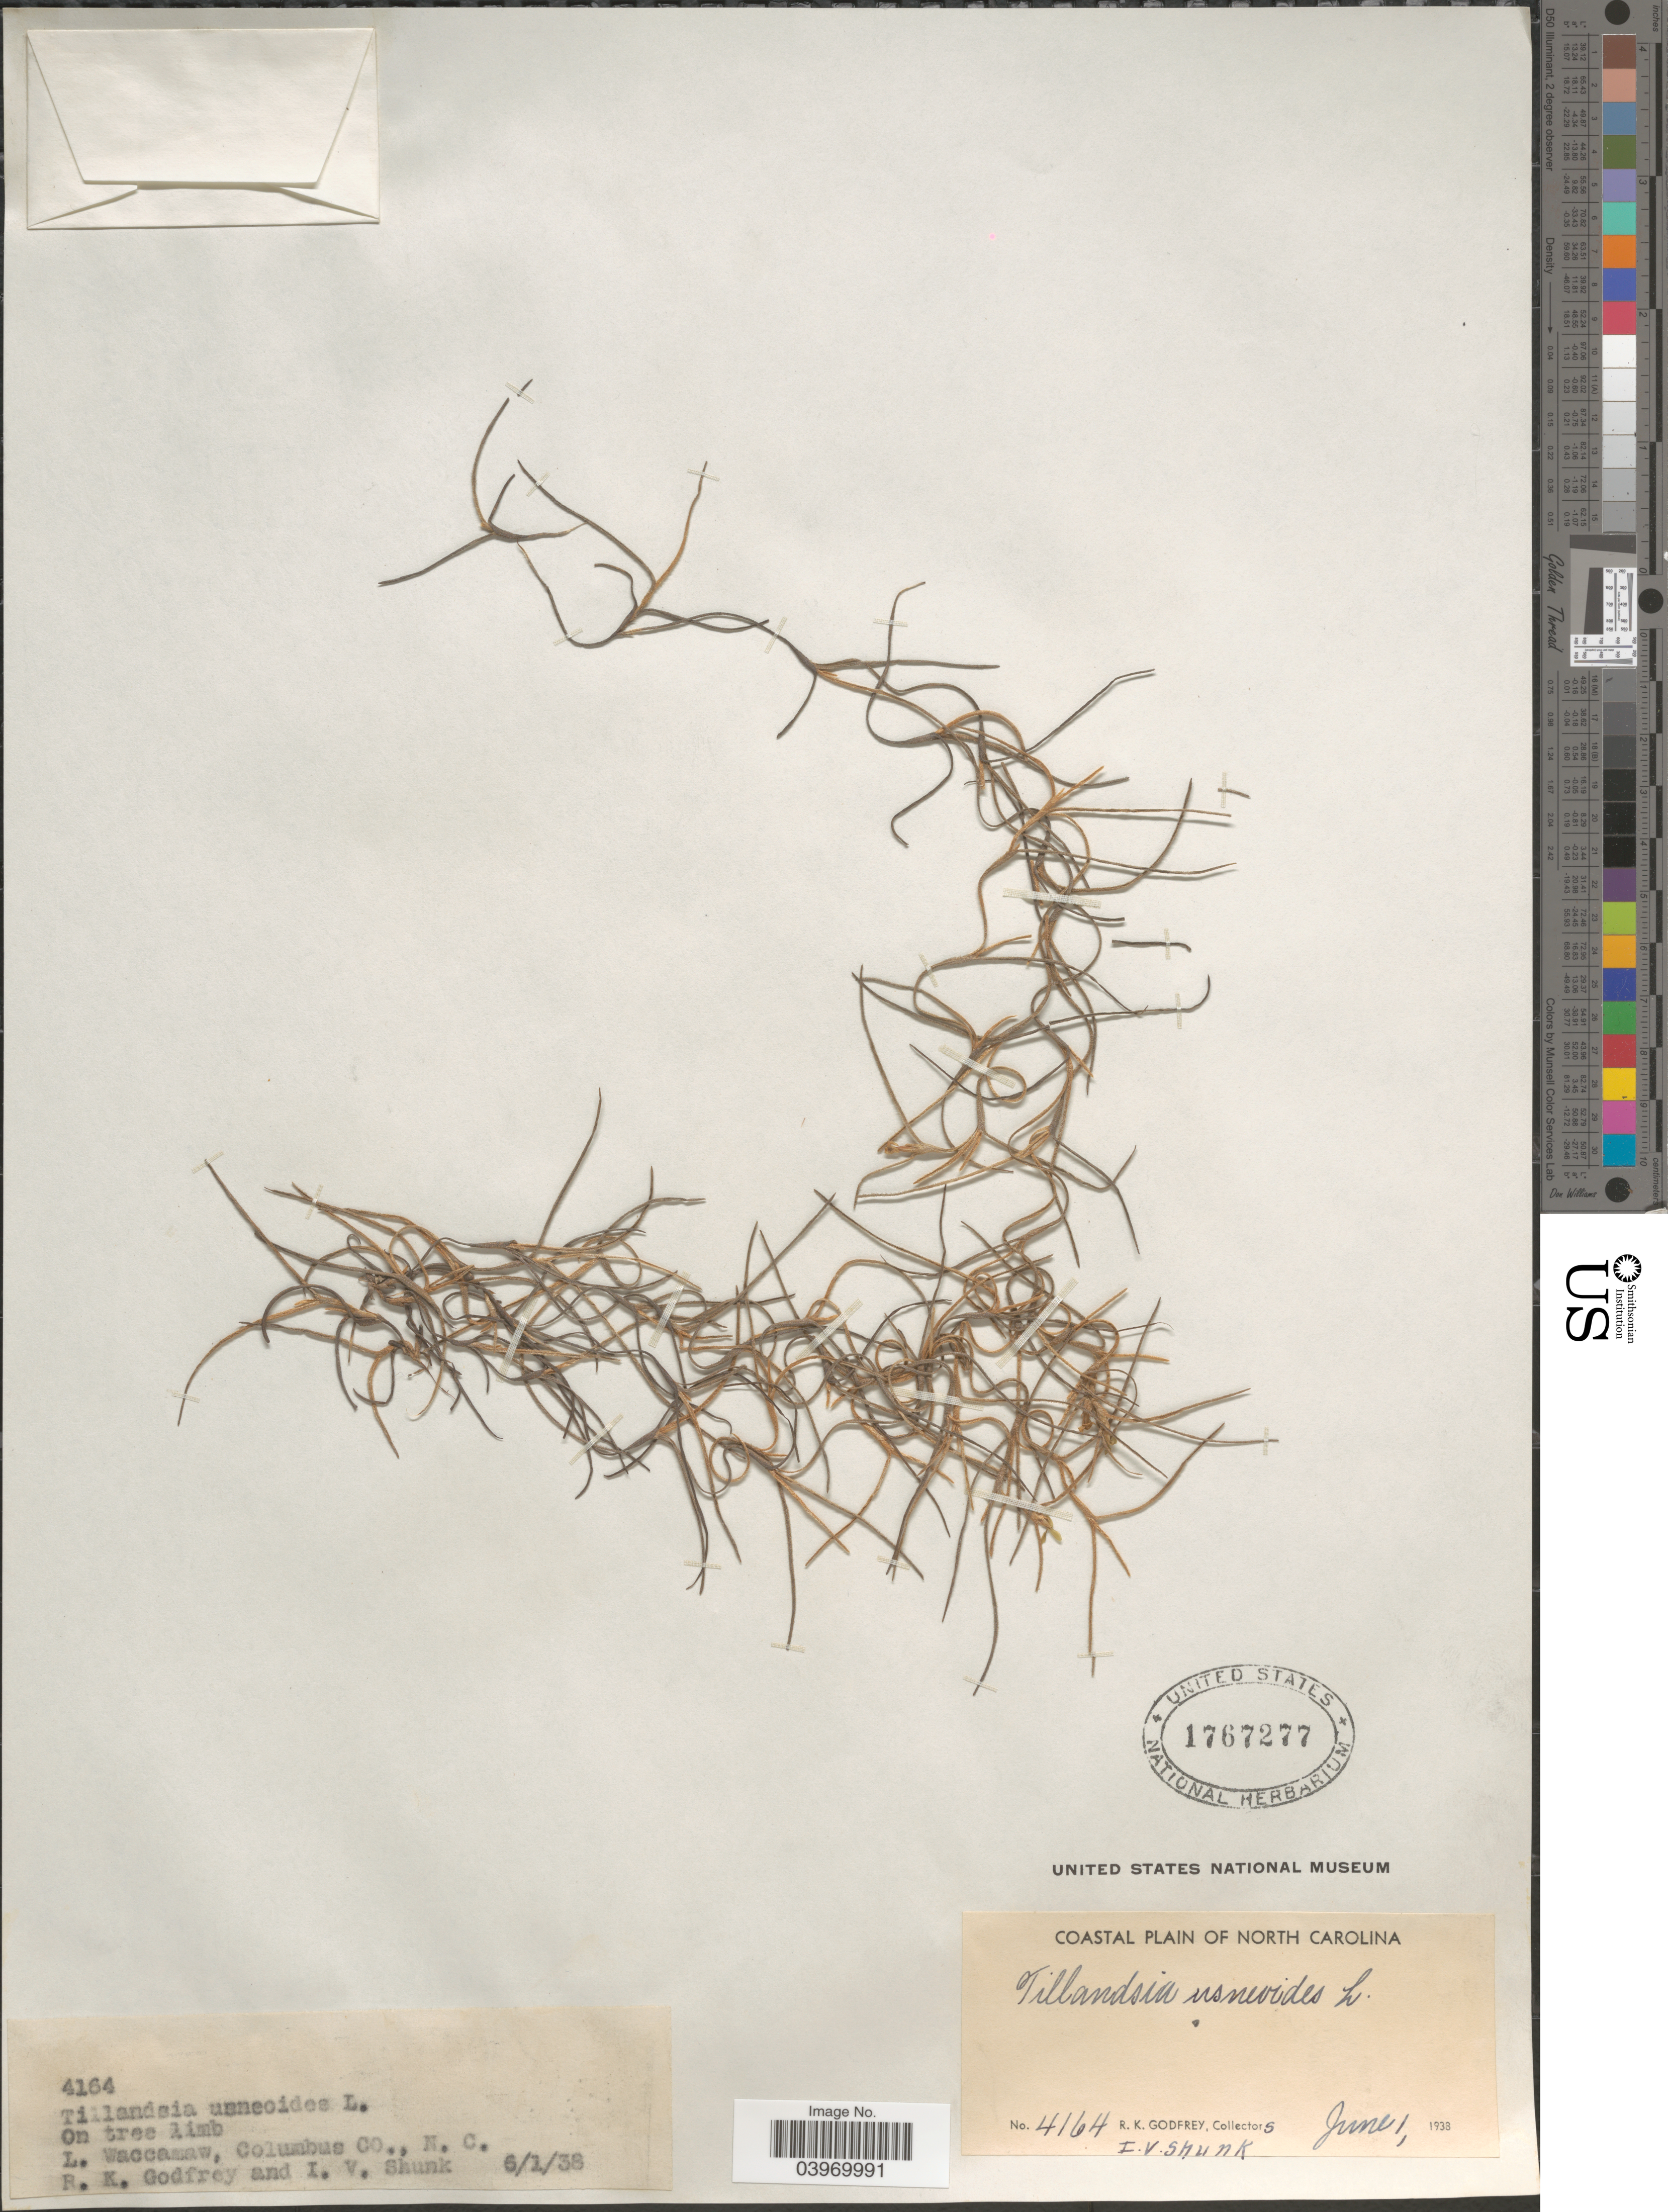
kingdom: Plantae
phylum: Tracheophyta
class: Liliopsida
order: Poales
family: Bromeliaceae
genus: Tillandsia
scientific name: Tillandsia usneoides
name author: (L.) L.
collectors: R. K. Godfrey & I. Shunk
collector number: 4164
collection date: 1938-06-01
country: United States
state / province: North Carolina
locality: Coastal plain of North Carolina. L. Waccamaw, Columbus Co.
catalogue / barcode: US 1767277